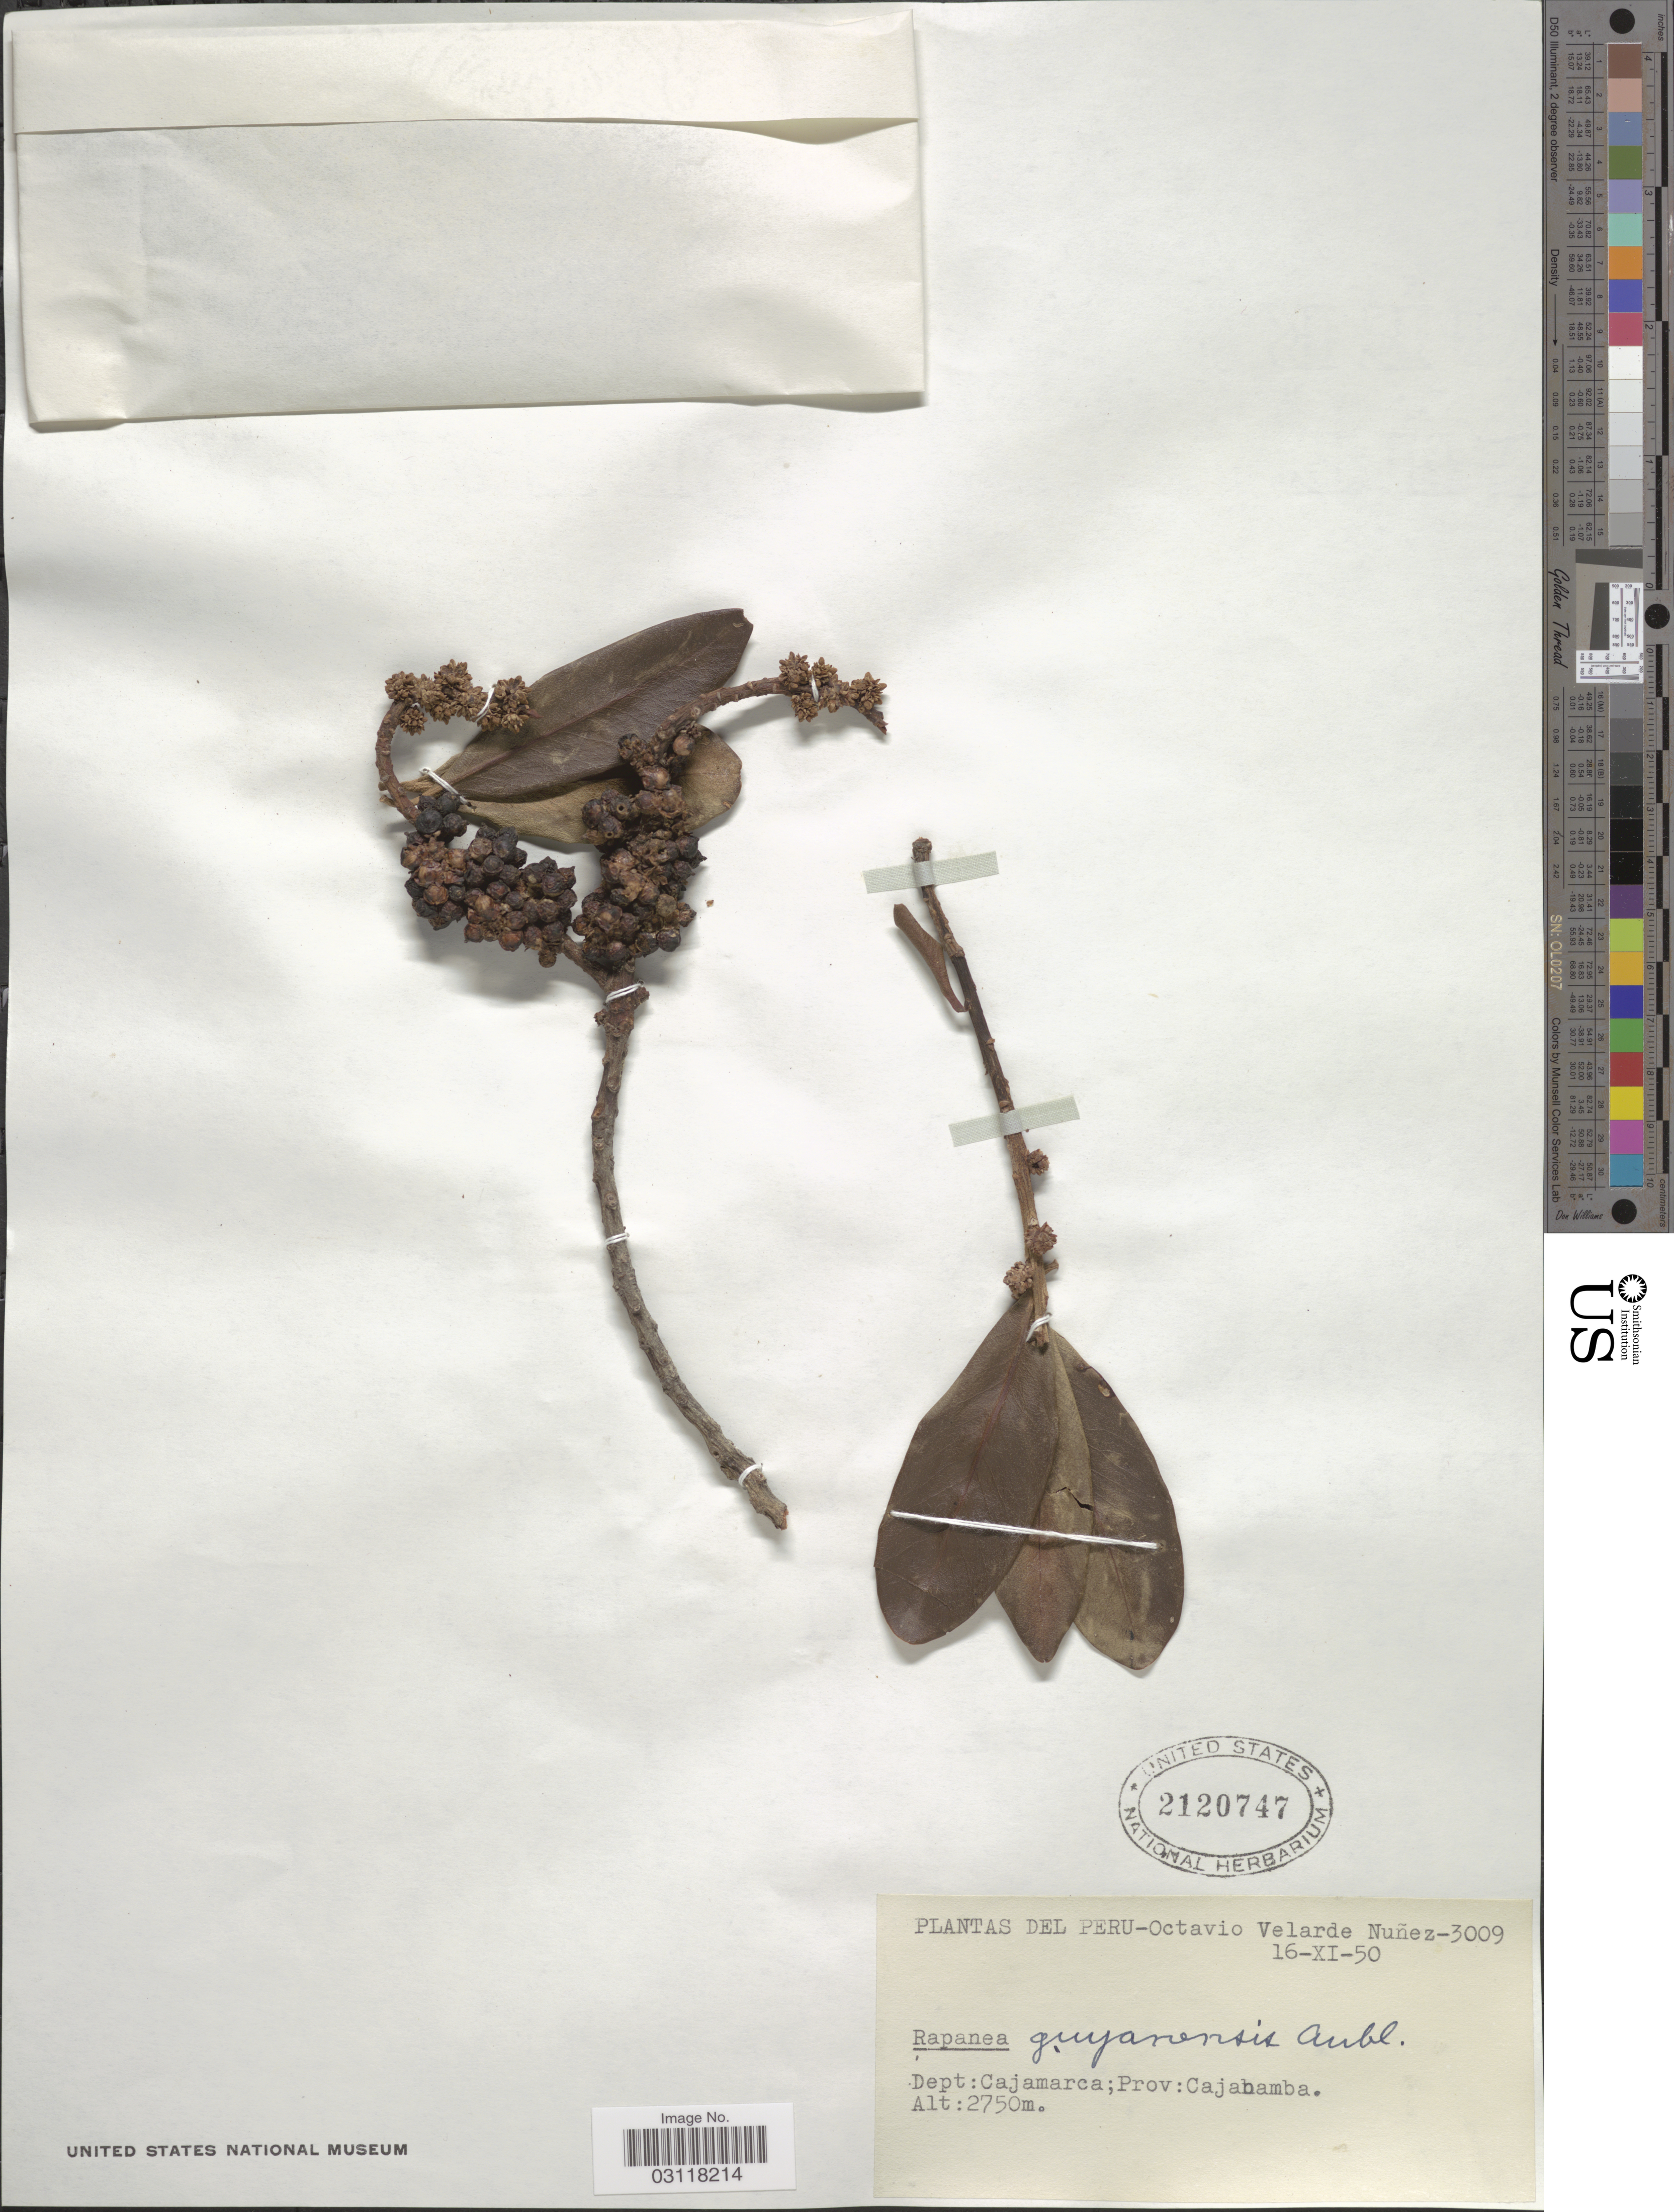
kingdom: Plantae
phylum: Tracheophyta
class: Magnoliopsida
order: Ericales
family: Primulaceae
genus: Rapanea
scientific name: Rapanea guianensis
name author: Aubl.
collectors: O. Velarde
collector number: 3009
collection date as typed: Transcribed d/m/y: 16/11/50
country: Peru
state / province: Cajamarca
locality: Dept: Cajamarca; Prov: Cajabamba.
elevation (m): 2750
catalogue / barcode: US 2120747